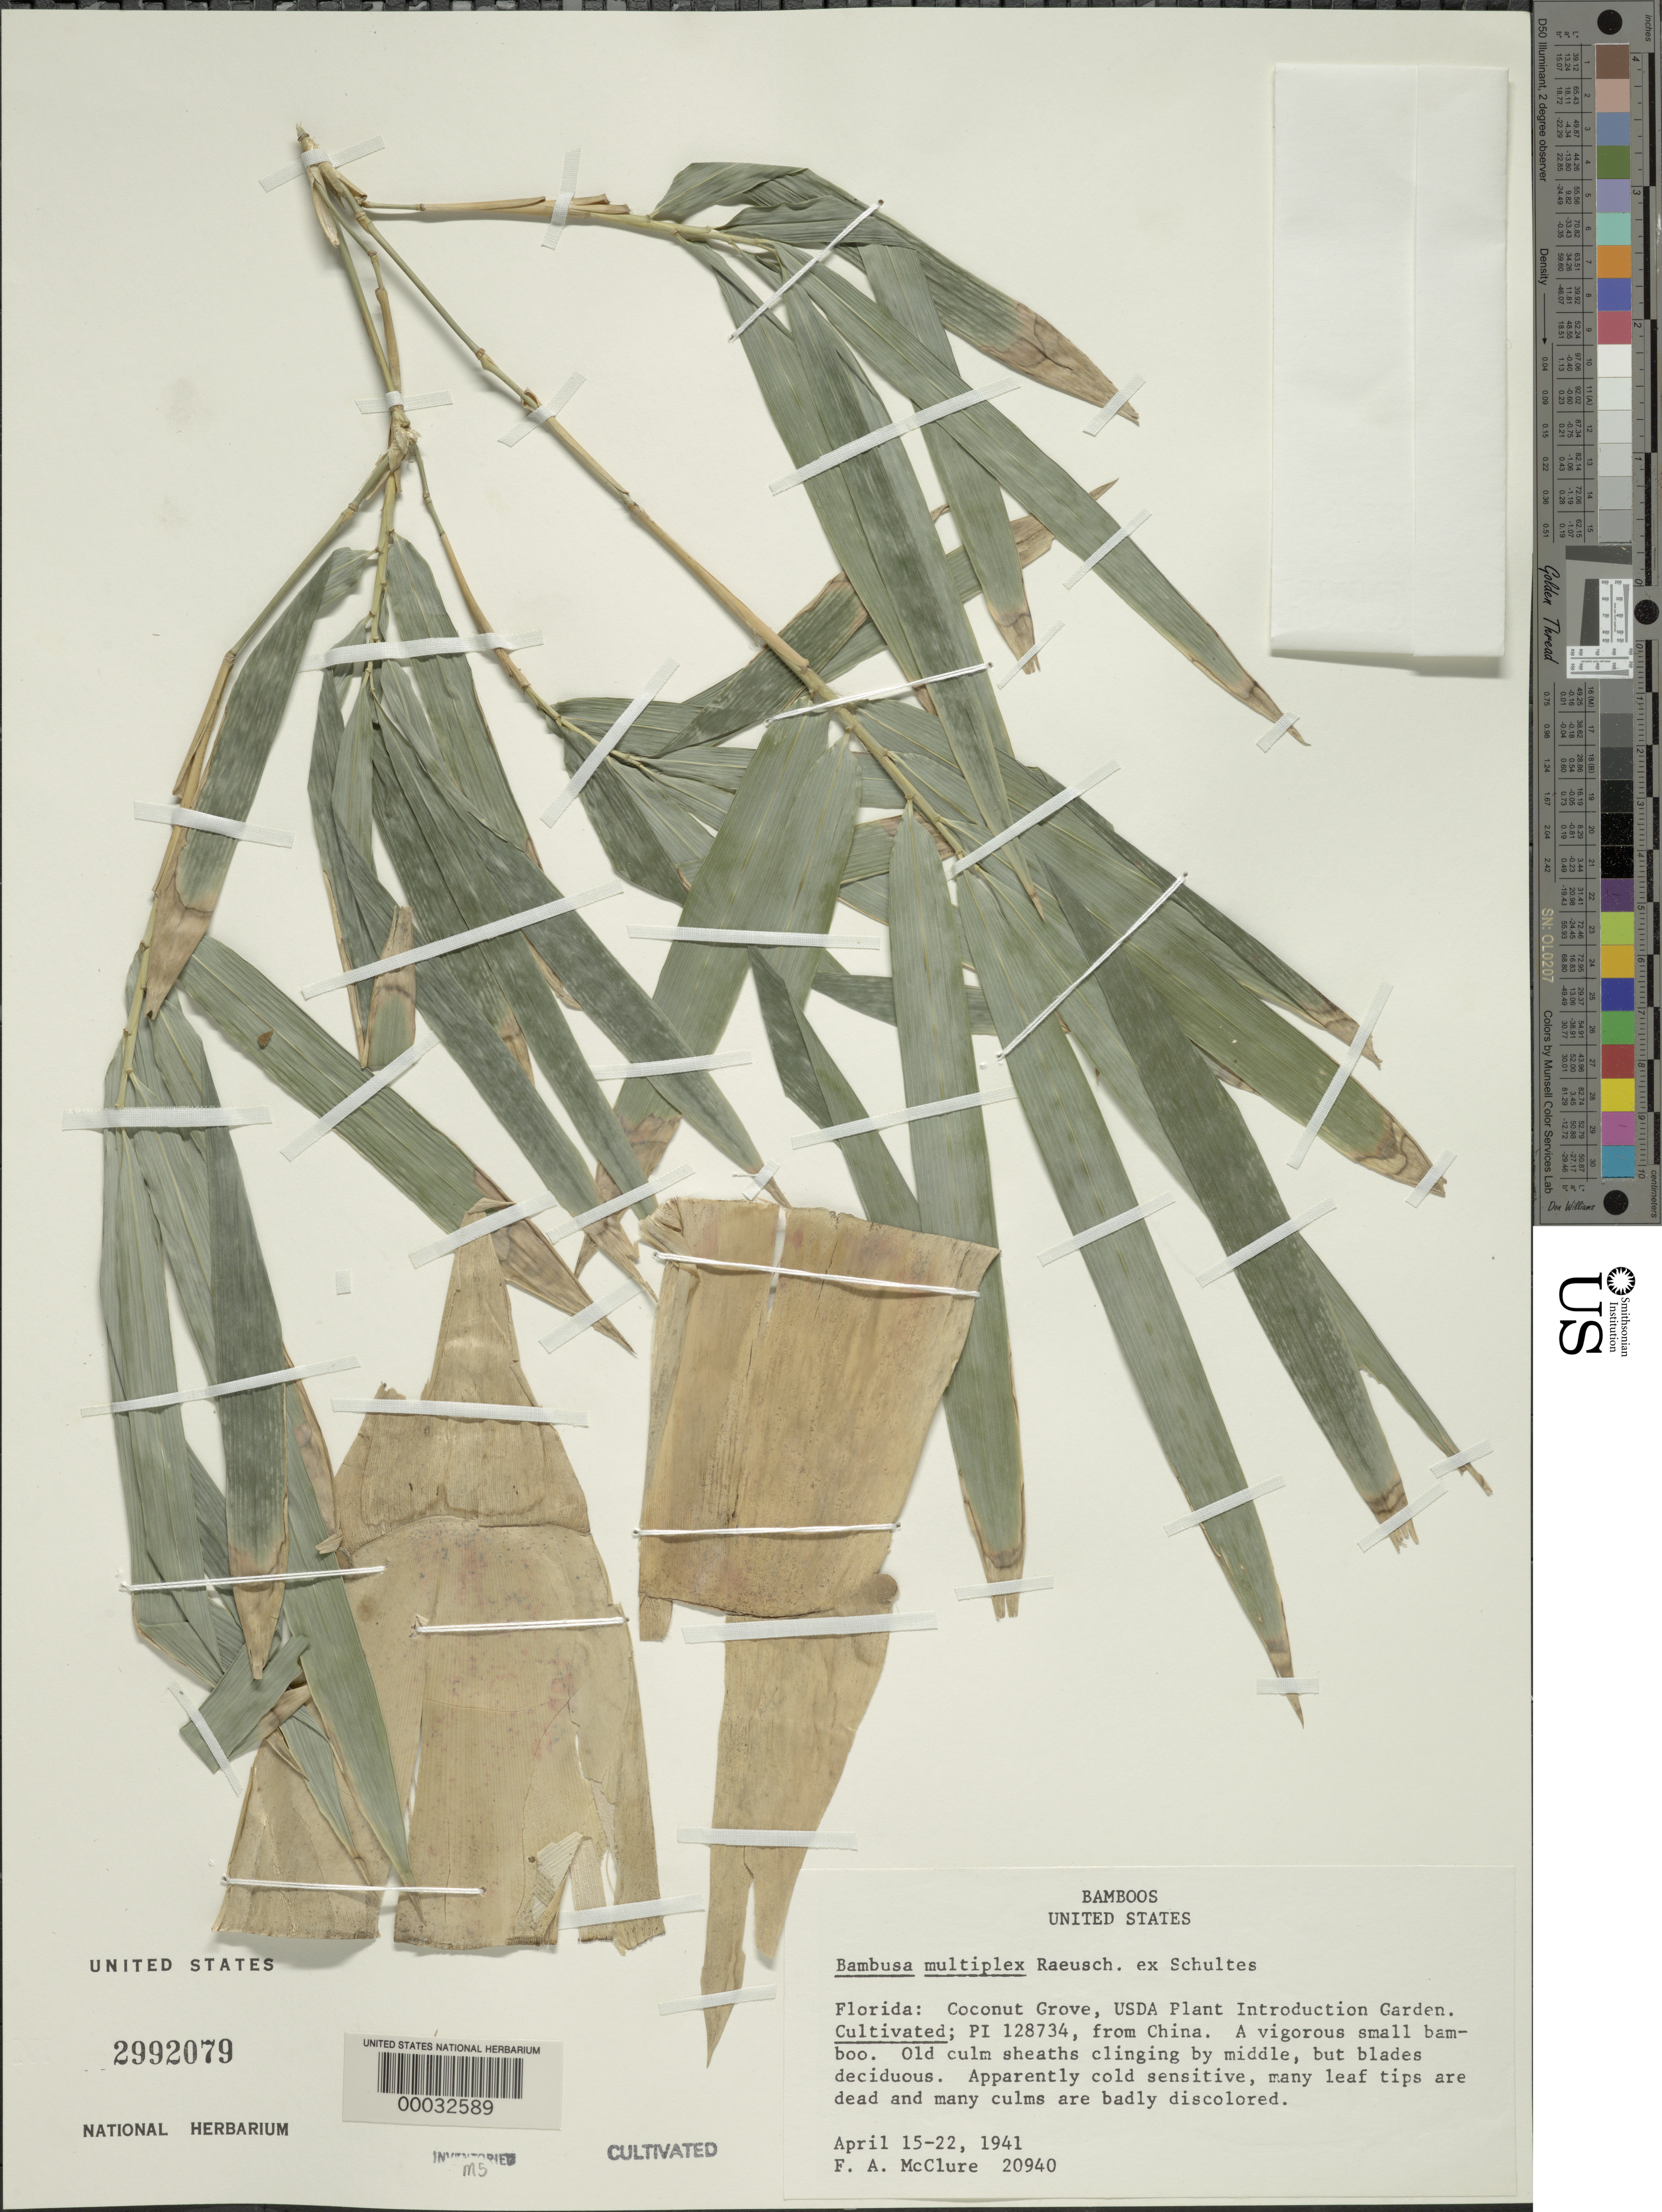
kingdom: Plantae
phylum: Tracheophyta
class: Liliopsida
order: Poales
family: Poaceae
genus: Bambusa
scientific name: Bambusa multiplex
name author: (Lour.) Raeusch. ex Schult. & Schult. f.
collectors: F. A. McClure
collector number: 20940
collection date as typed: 15 Apr 1941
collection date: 1941-04-15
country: United States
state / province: Florida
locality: U.s.d.a. plant introduction garden, coconut grove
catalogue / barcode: US 2992079